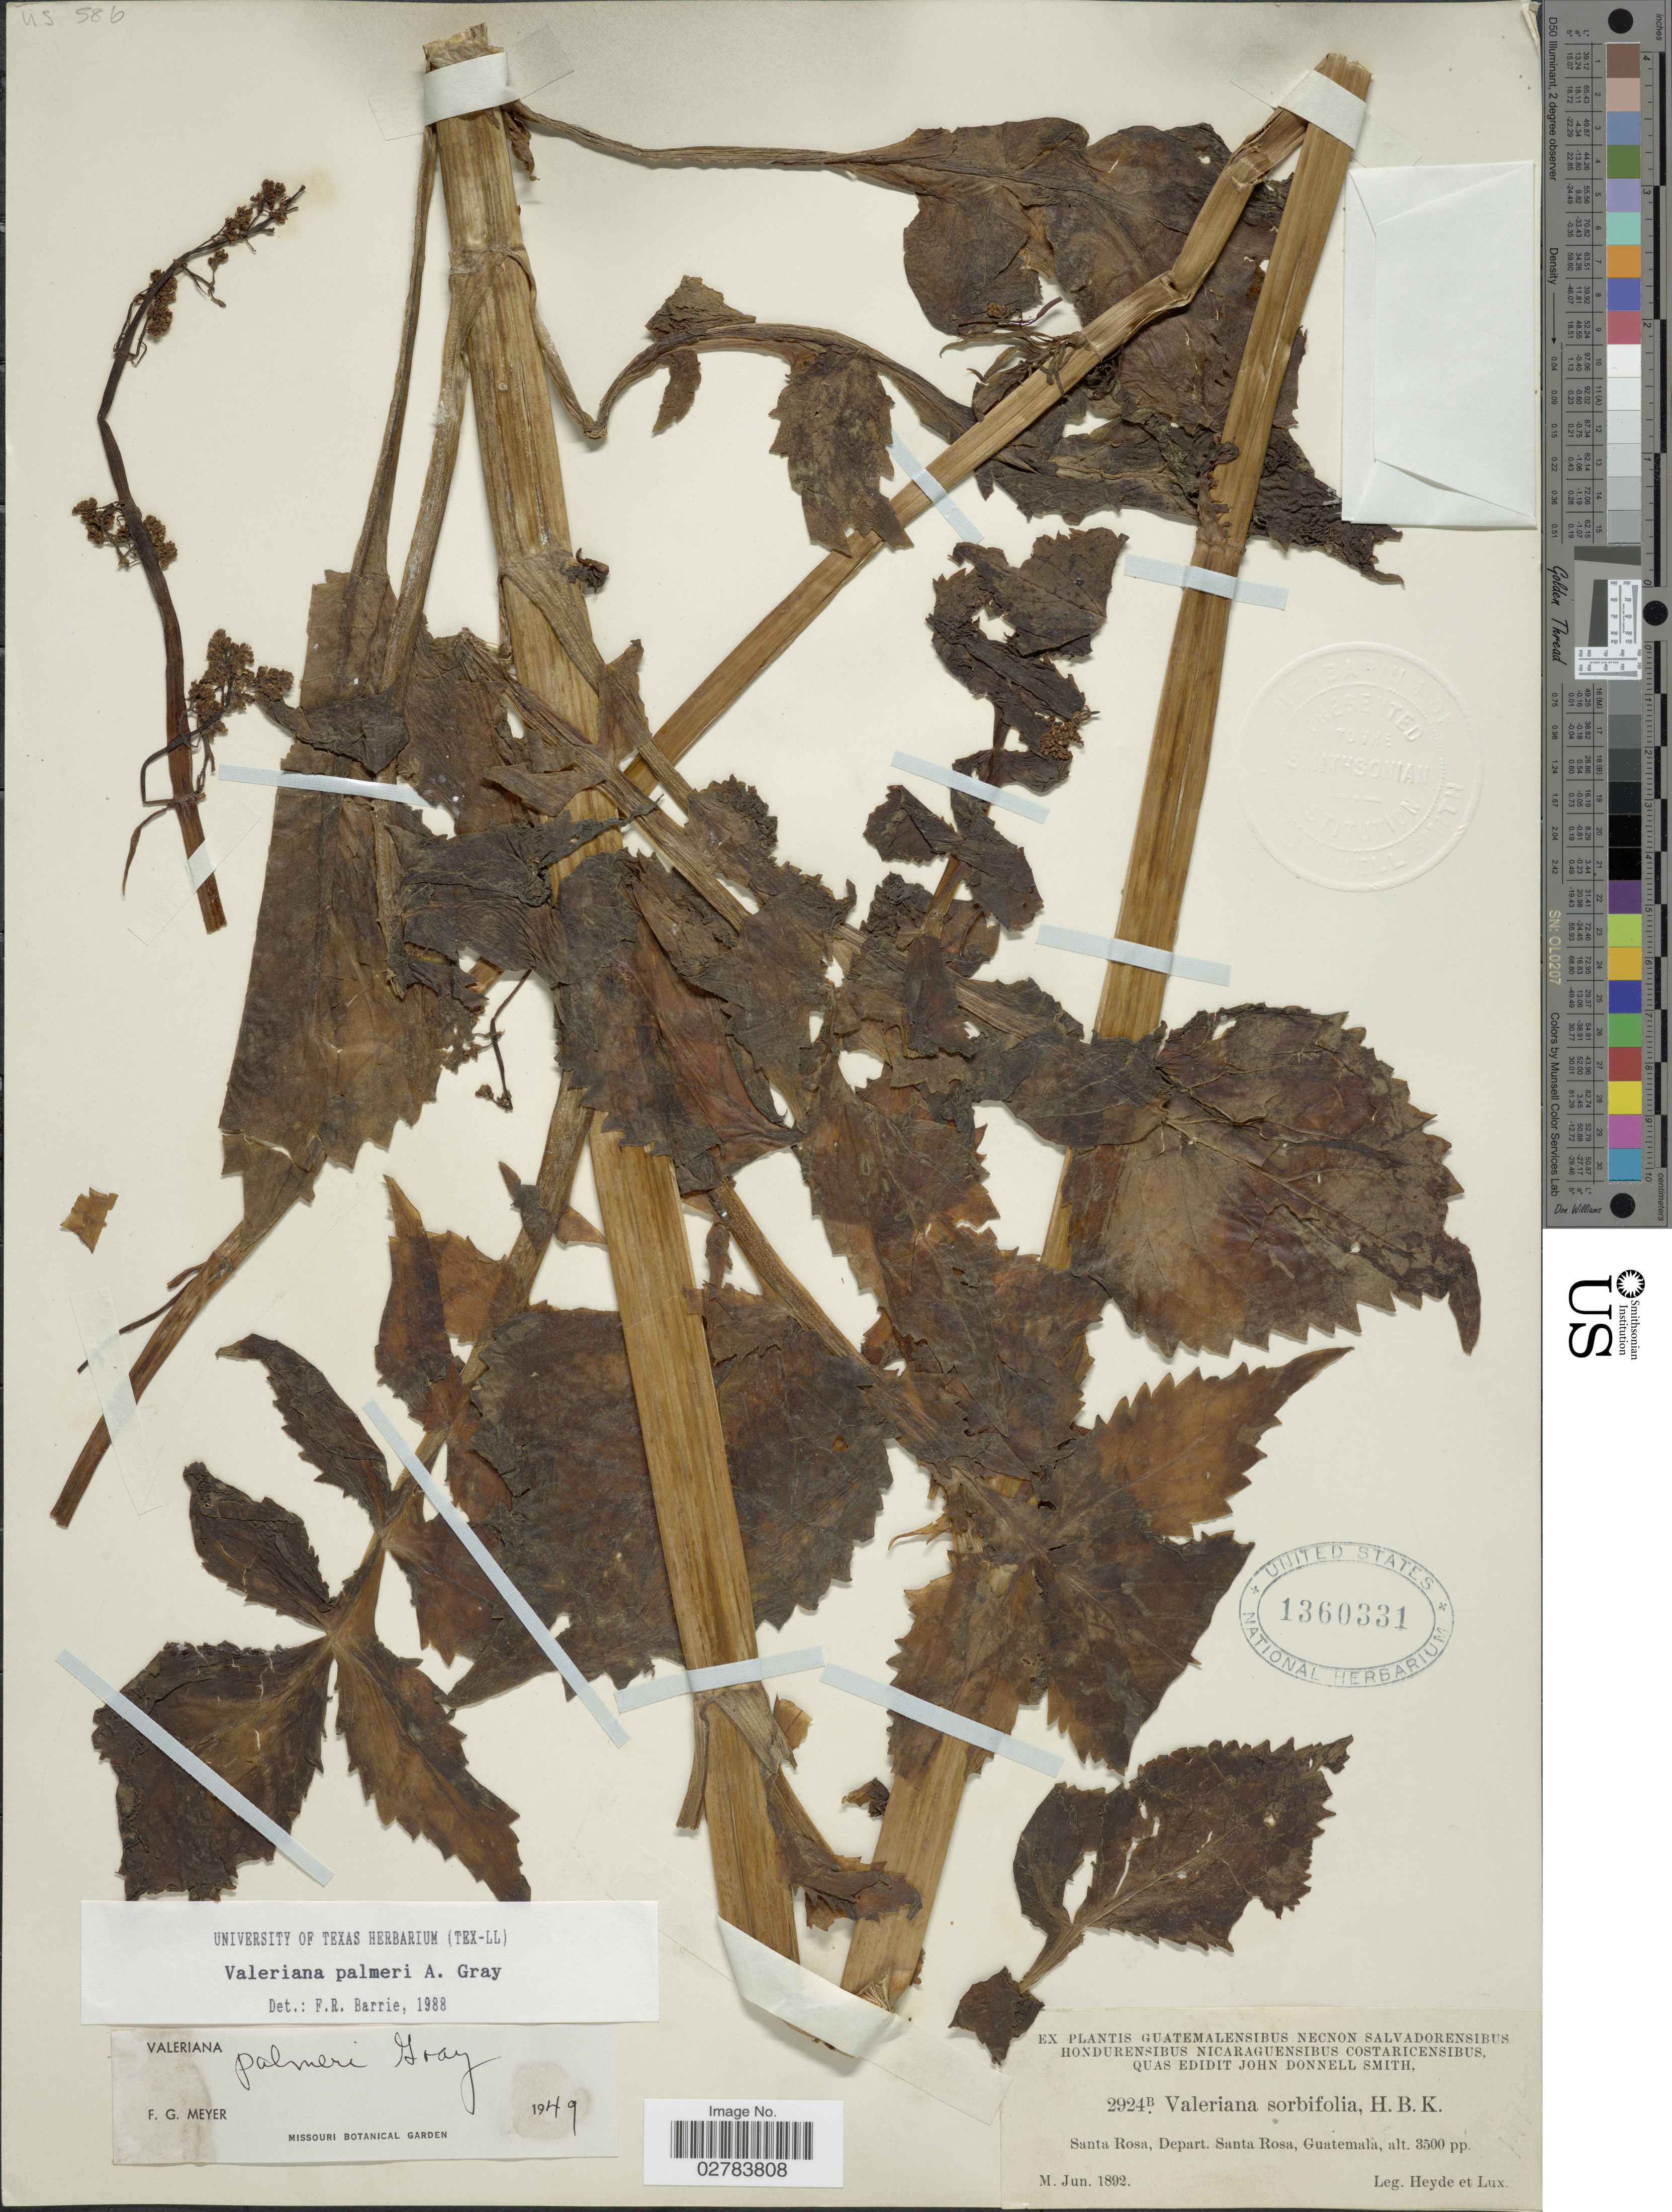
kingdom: Plantae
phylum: Tracheophyta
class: Magnoliopsida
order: Dipsacales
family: Caprifoliaceae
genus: Valeriana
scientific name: Valeriana palmeri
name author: A. Gray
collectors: Heyde & Lux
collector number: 2924B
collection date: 1892-06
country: Guatemala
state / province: Santa Rosa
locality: Santa Rosa, Depart. Santa Rosa.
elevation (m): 1067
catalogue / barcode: US 1360331